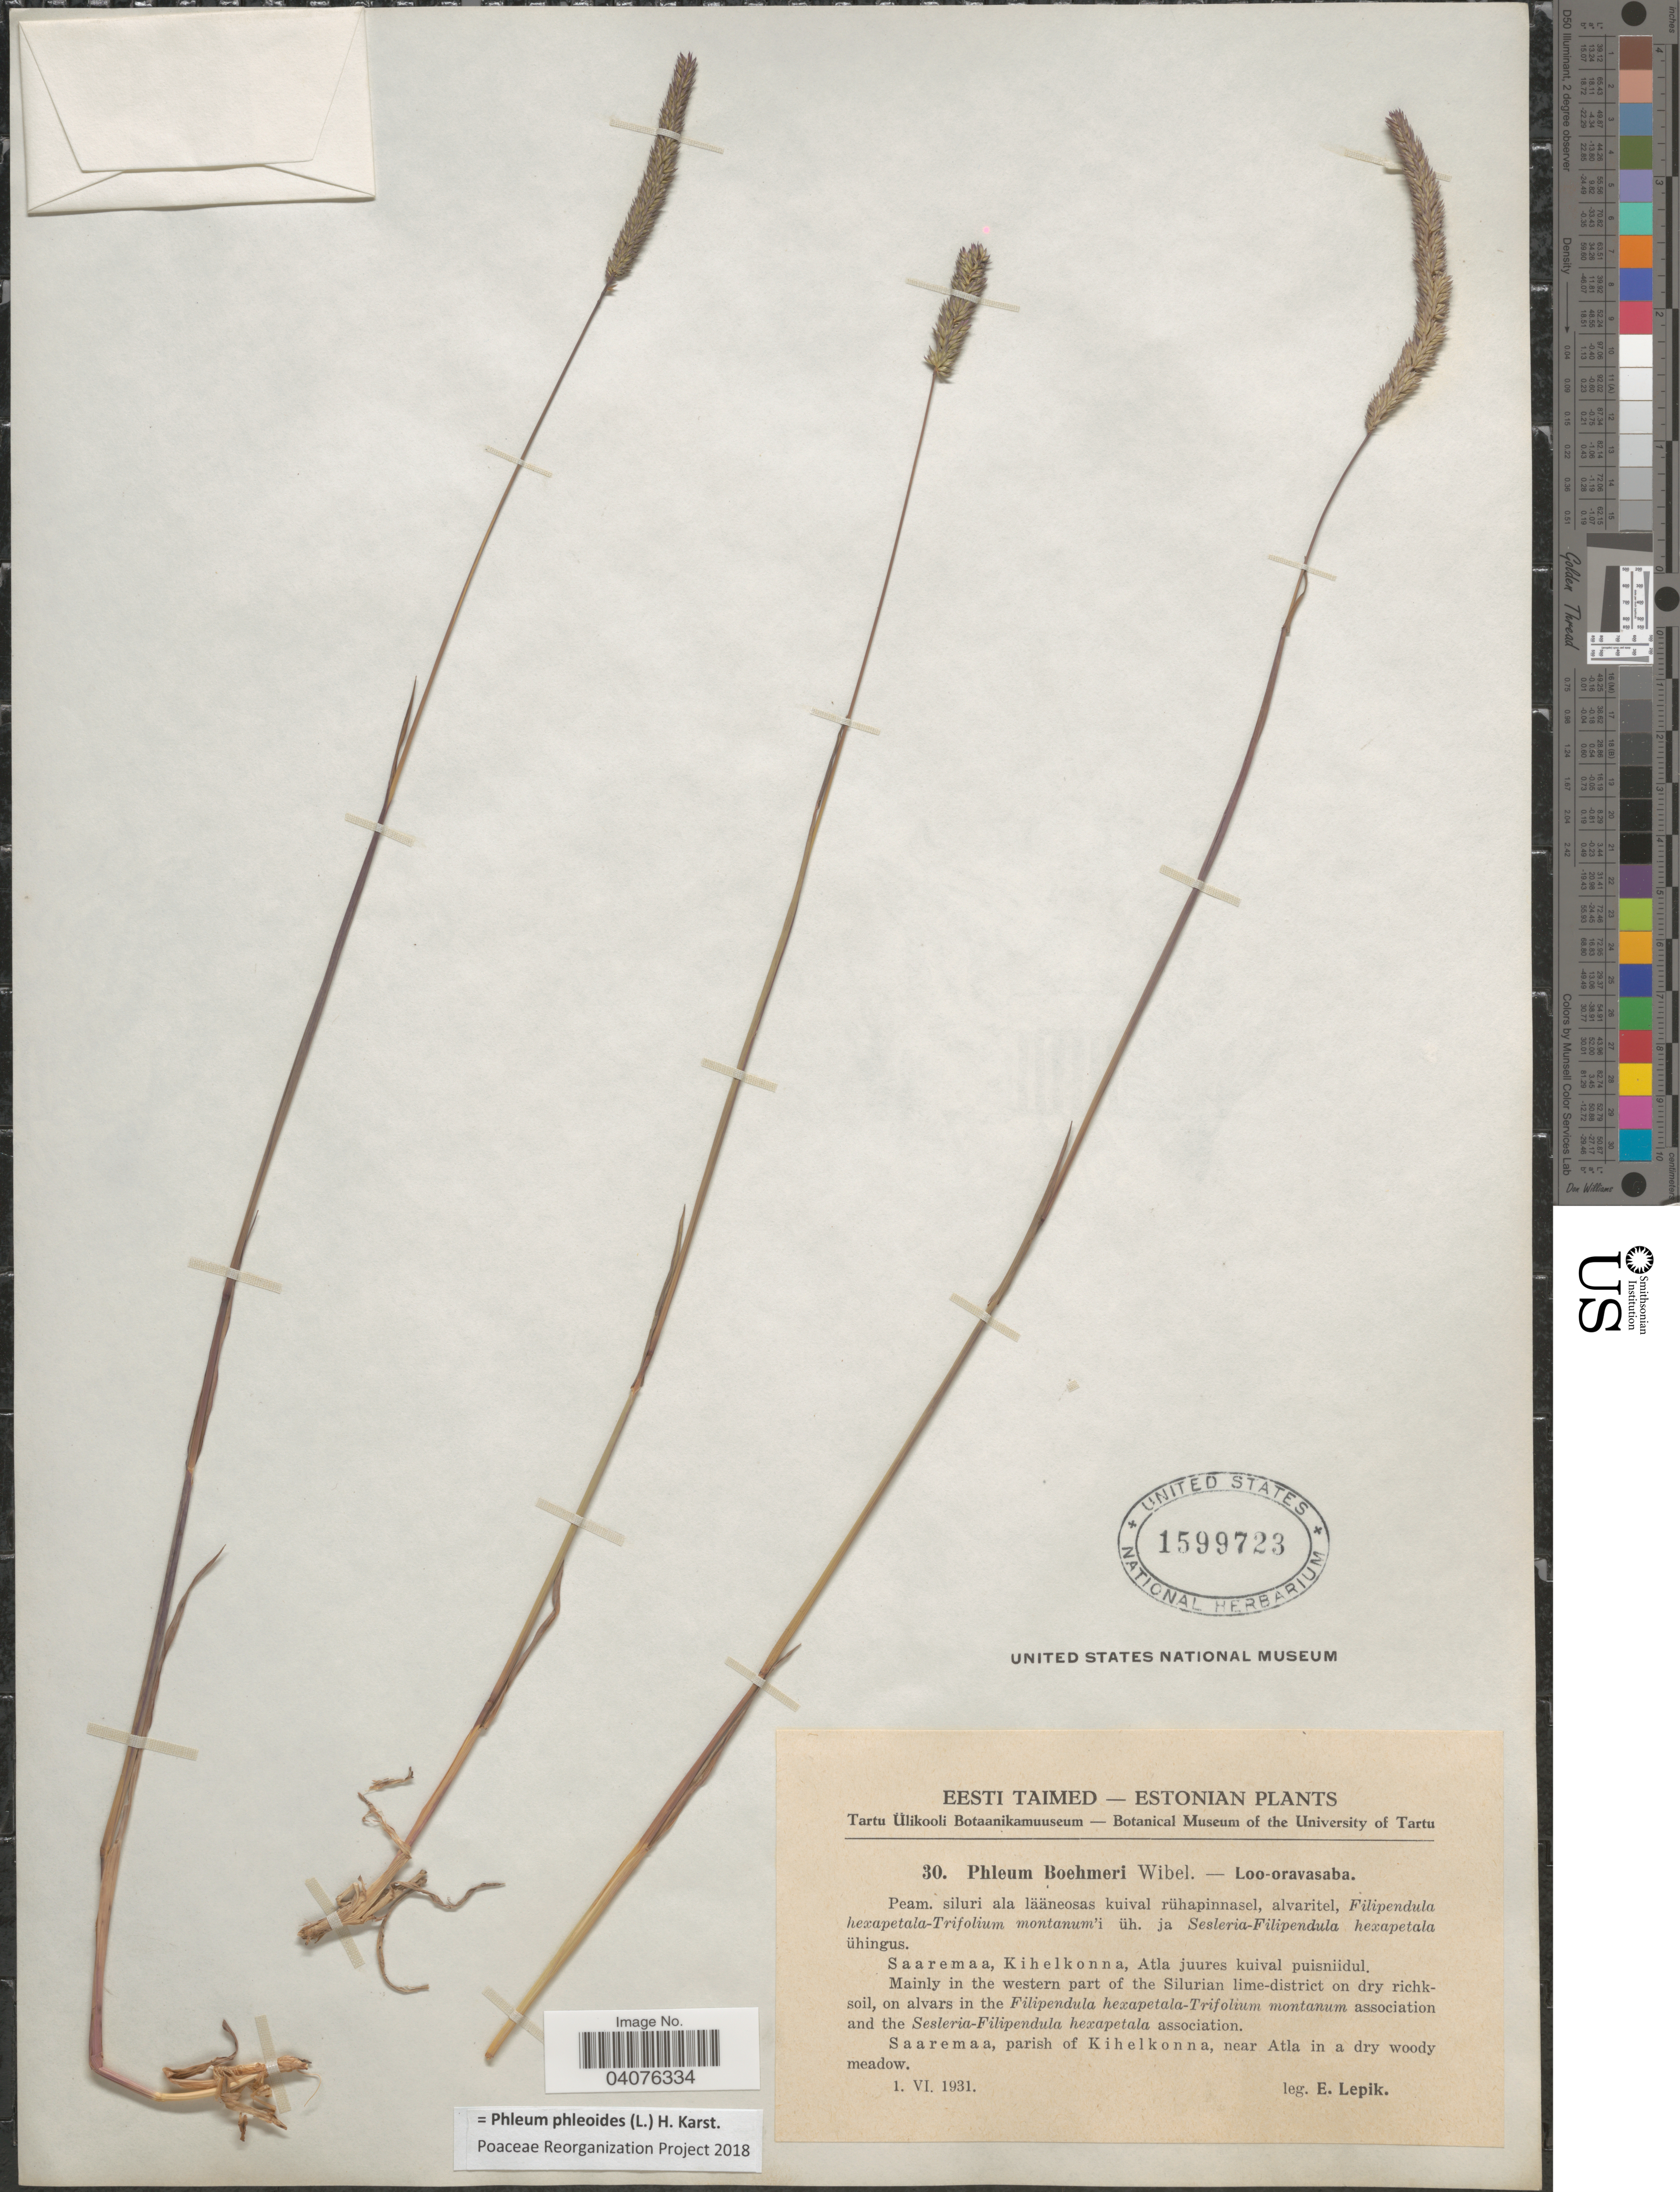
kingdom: Plantae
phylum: Tracheophyta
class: Liliopsida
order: Poales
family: Poaceae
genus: Phleum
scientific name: Phleum phleoides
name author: (L.) H. Karst.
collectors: E. Lepik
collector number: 30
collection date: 1931-06-01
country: Estonia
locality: Eesti Taimed. Saaremaa, parish of Kihelkonna, near Atla in a dry woody meadow.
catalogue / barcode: US 1599723